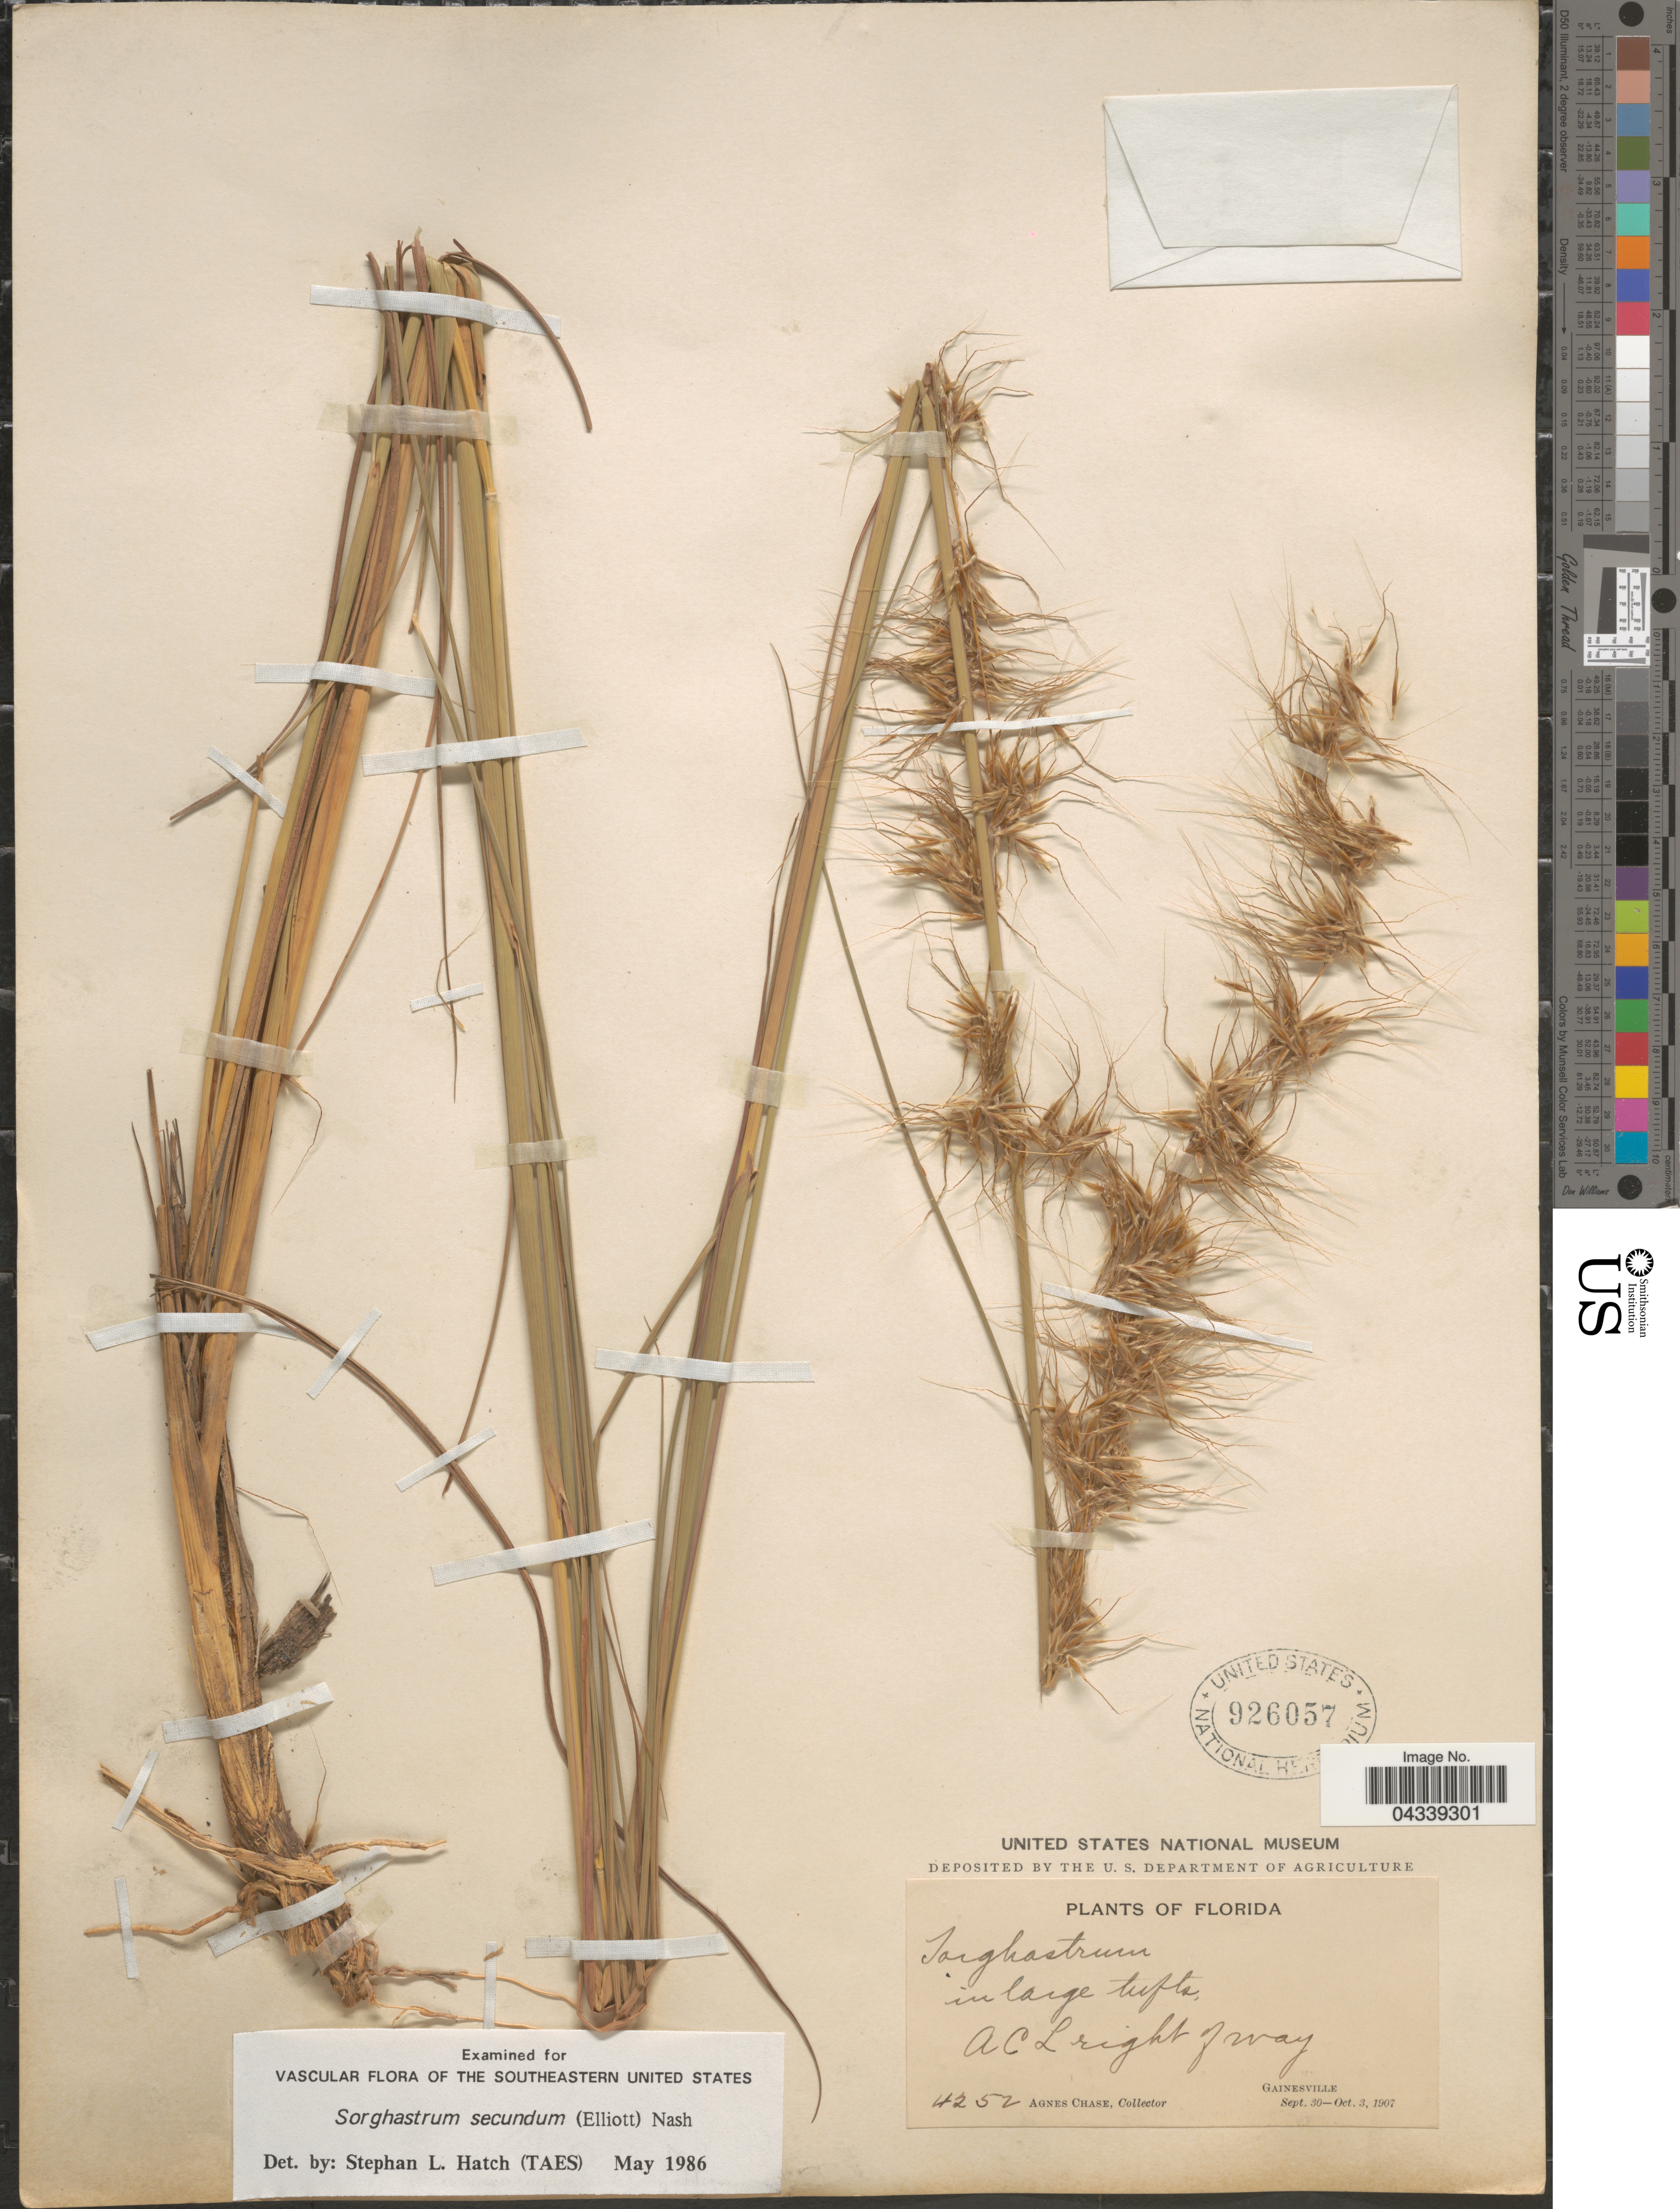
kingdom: Plantae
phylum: Tracheophyta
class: Liliopsida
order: Poales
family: Poaceae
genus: Sorghastrum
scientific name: Sorghastrum secundum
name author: (Elliott) Nash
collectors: A. Chase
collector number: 4252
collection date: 1907-09-30/1907-10-03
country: United States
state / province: Florida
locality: ACL right of way. Gainesville.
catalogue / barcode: US 926057